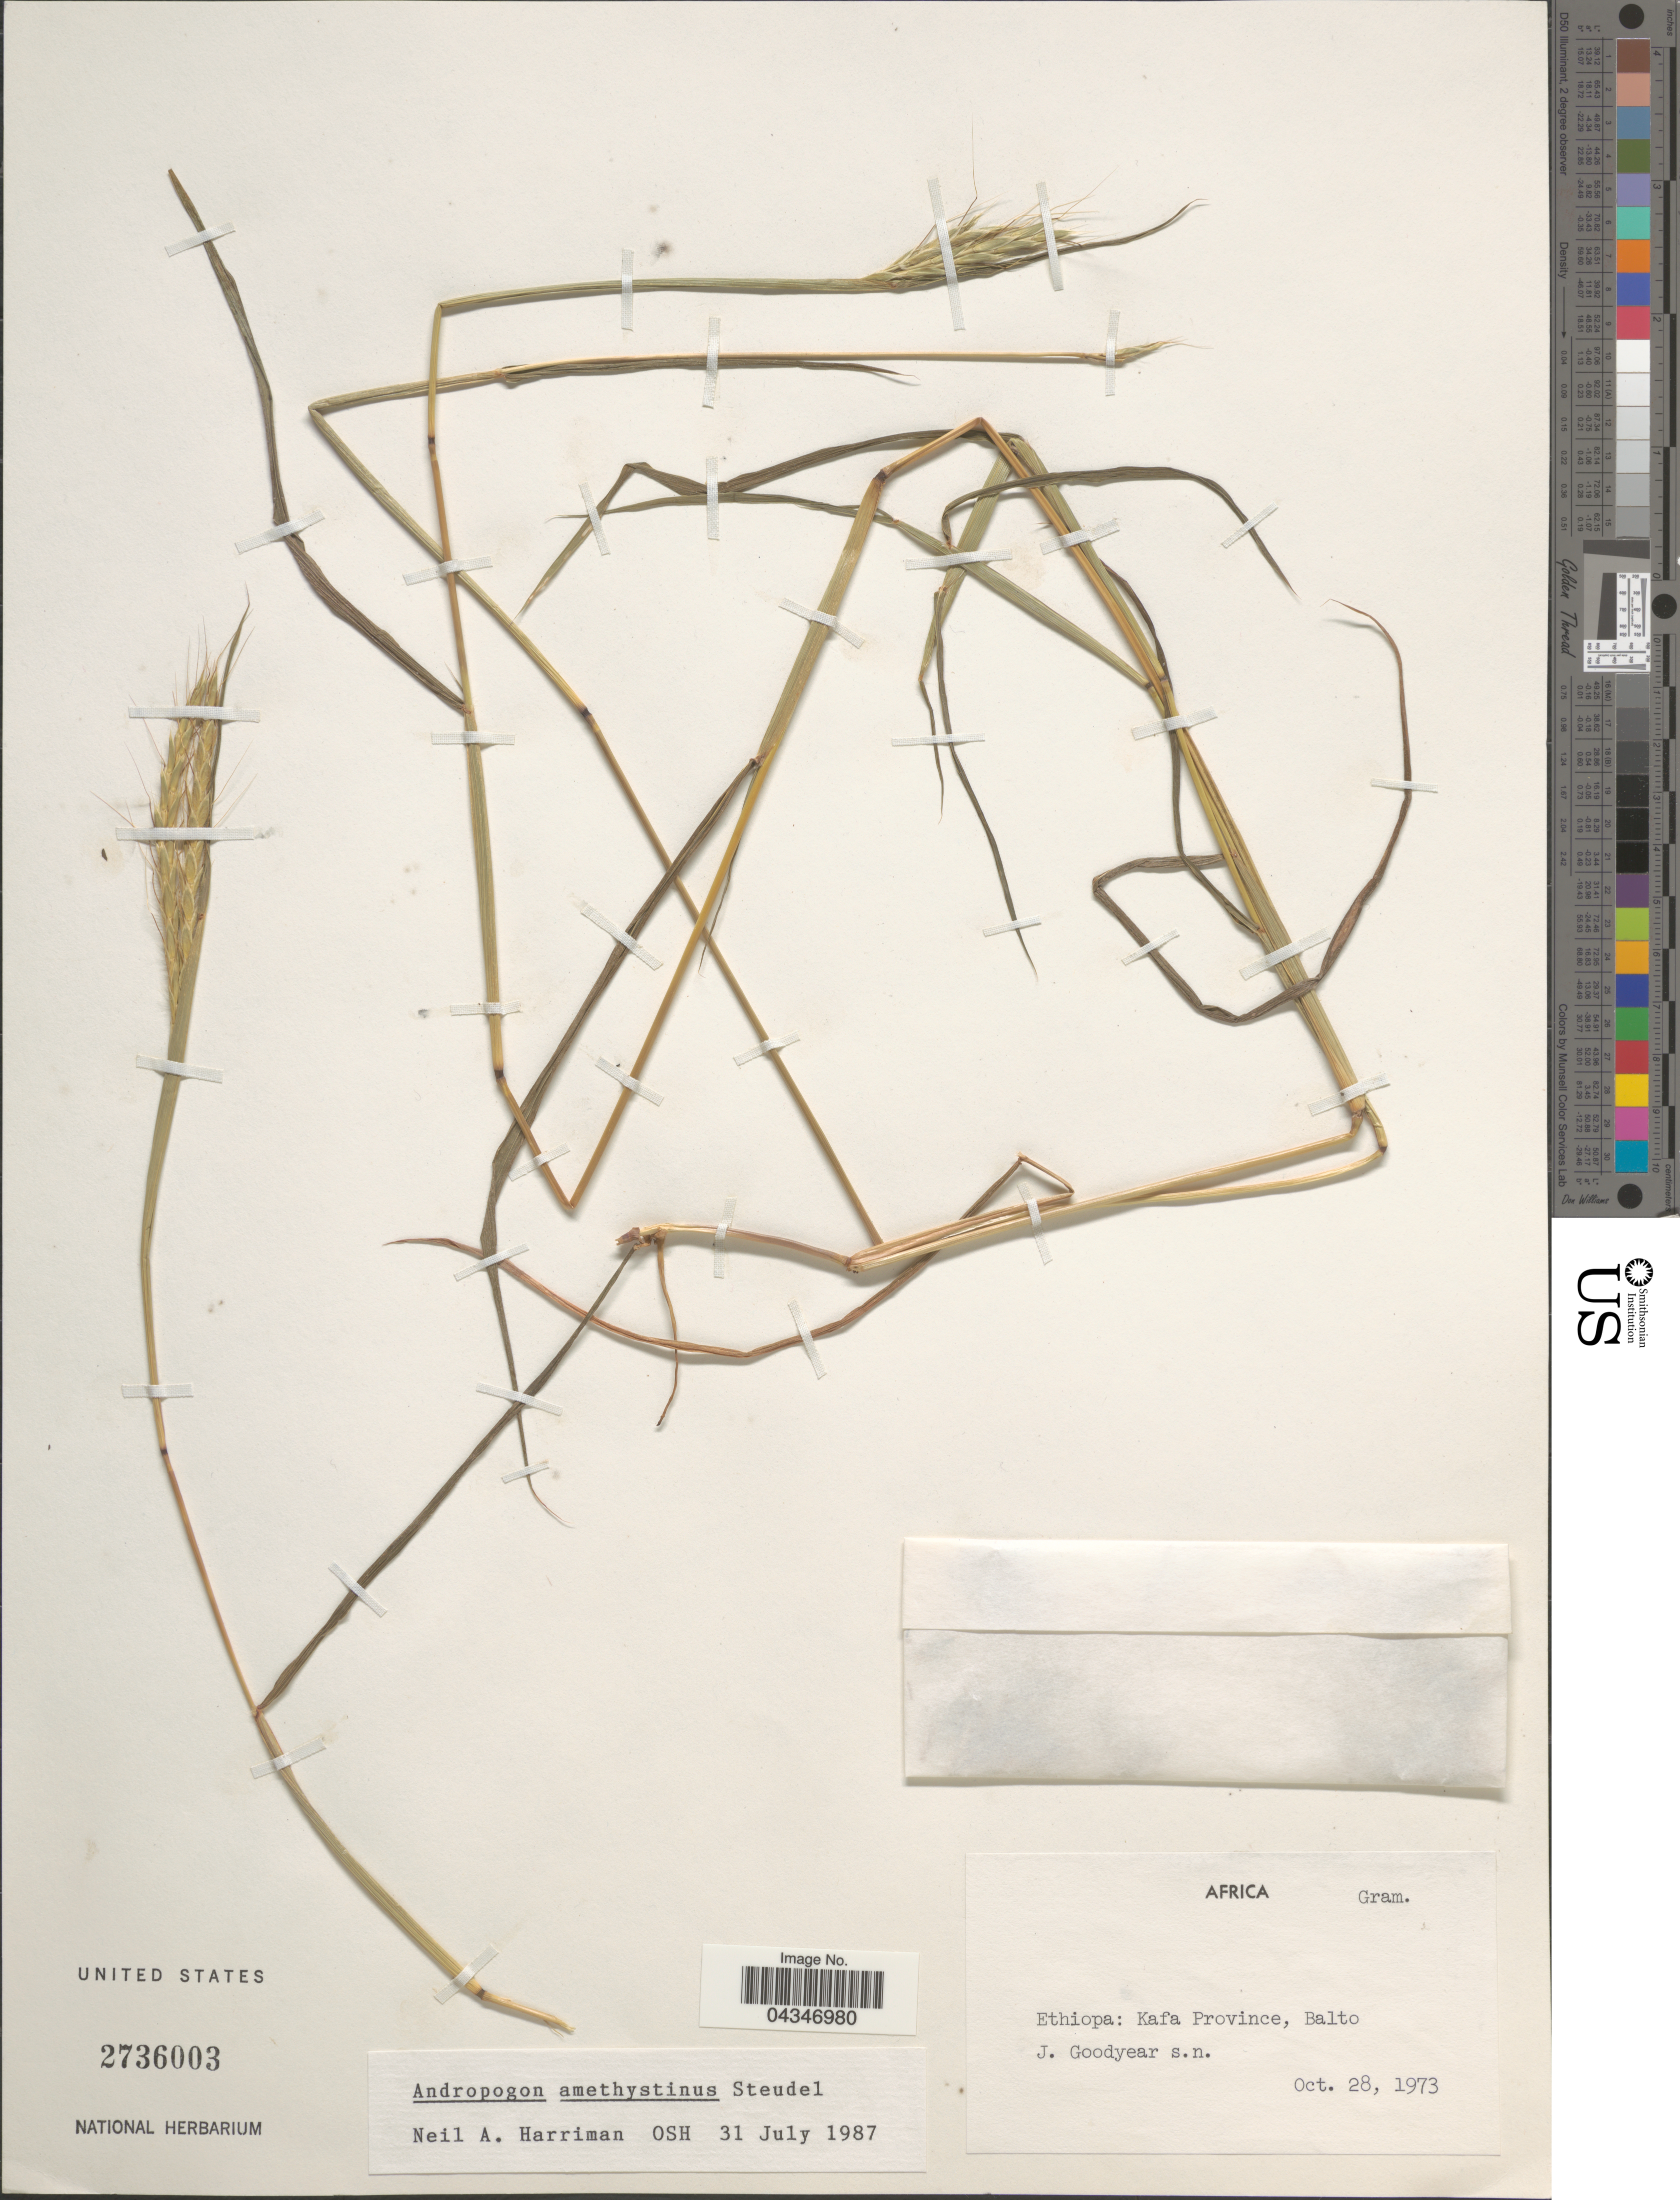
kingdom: Plantae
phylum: Tracheophyta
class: Liliopsida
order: Poales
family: Poaceae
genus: Andropogon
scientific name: Andropogon amethystinus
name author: Steud.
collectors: J. Goodyear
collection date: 1973-10-28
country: Ethiopia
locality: Kafa Province, Balto.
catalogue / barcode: US 2736003